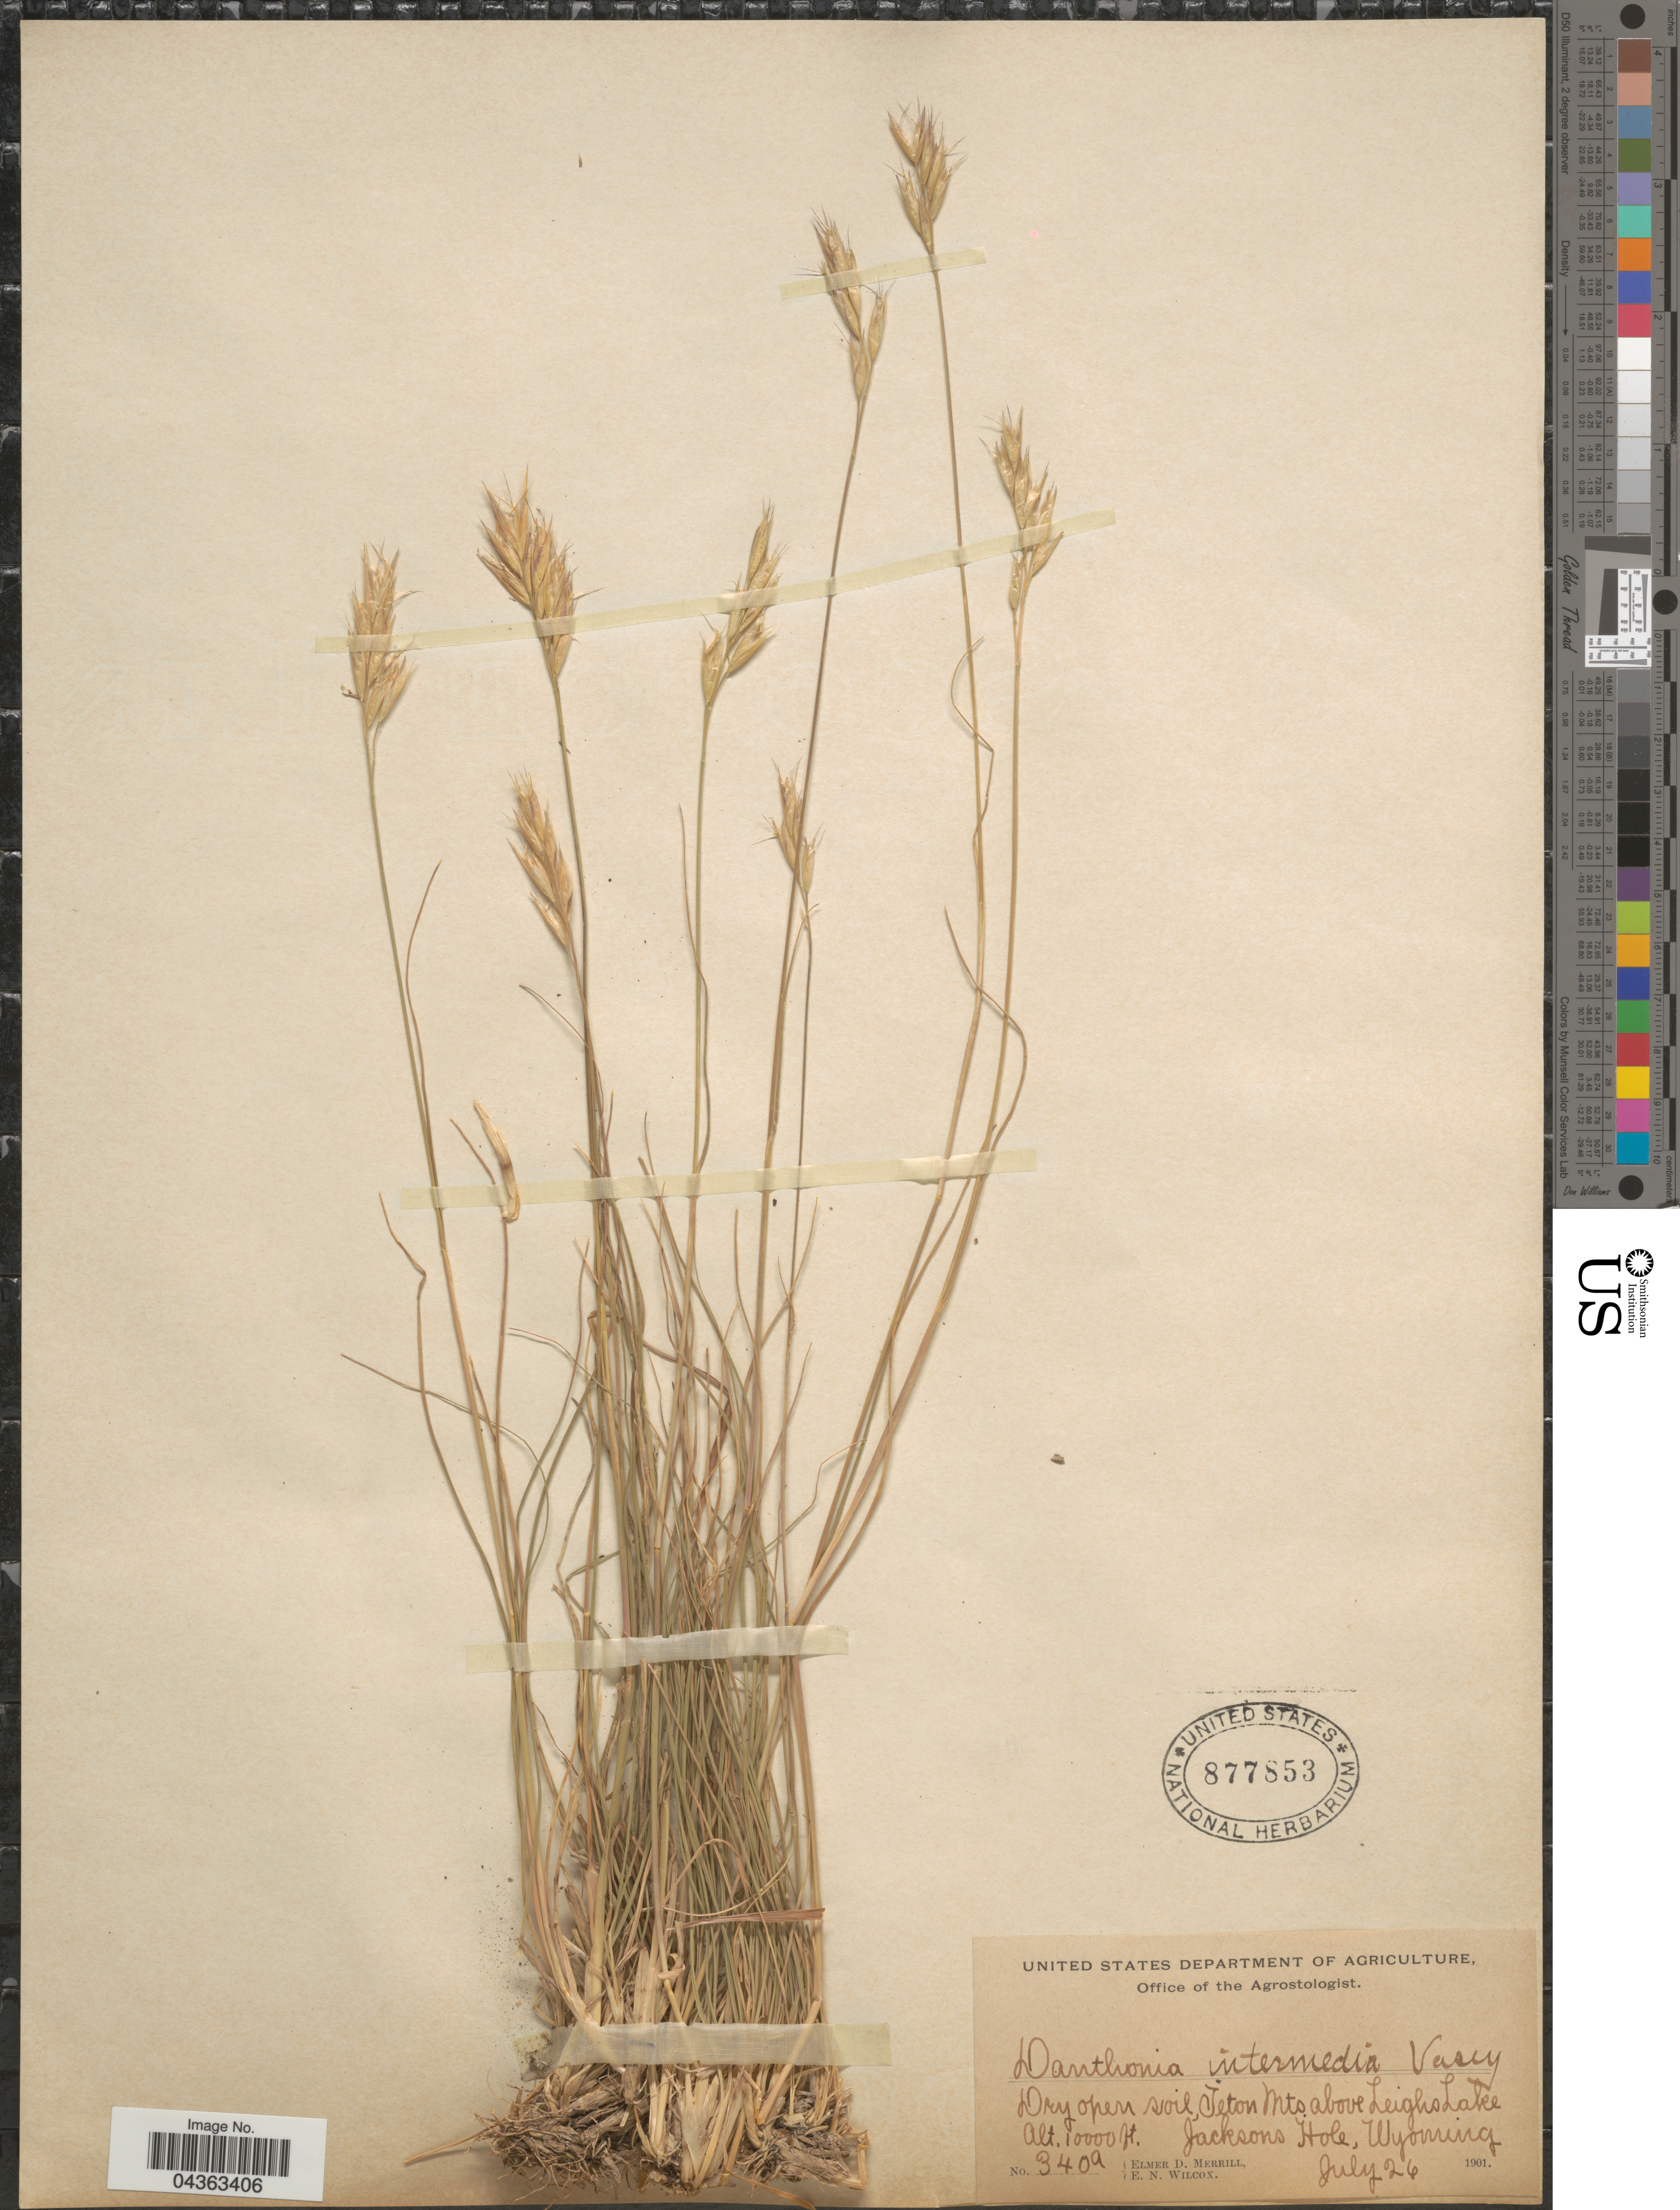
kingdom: Plantae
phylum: Tracheophyta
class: Liliopsida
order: Poales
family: Poaceae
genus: Danthonia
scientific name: Danthonia intermedia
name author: Vasey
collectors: E. D. Merrill & E. Wilcox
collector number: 340a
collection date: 1901-07-26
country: United States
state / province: Wyoming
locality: Dry open soil, Teton Mts. above Leighs Lake. Jacksons Hole.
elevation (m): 3048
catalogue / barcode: US 877853